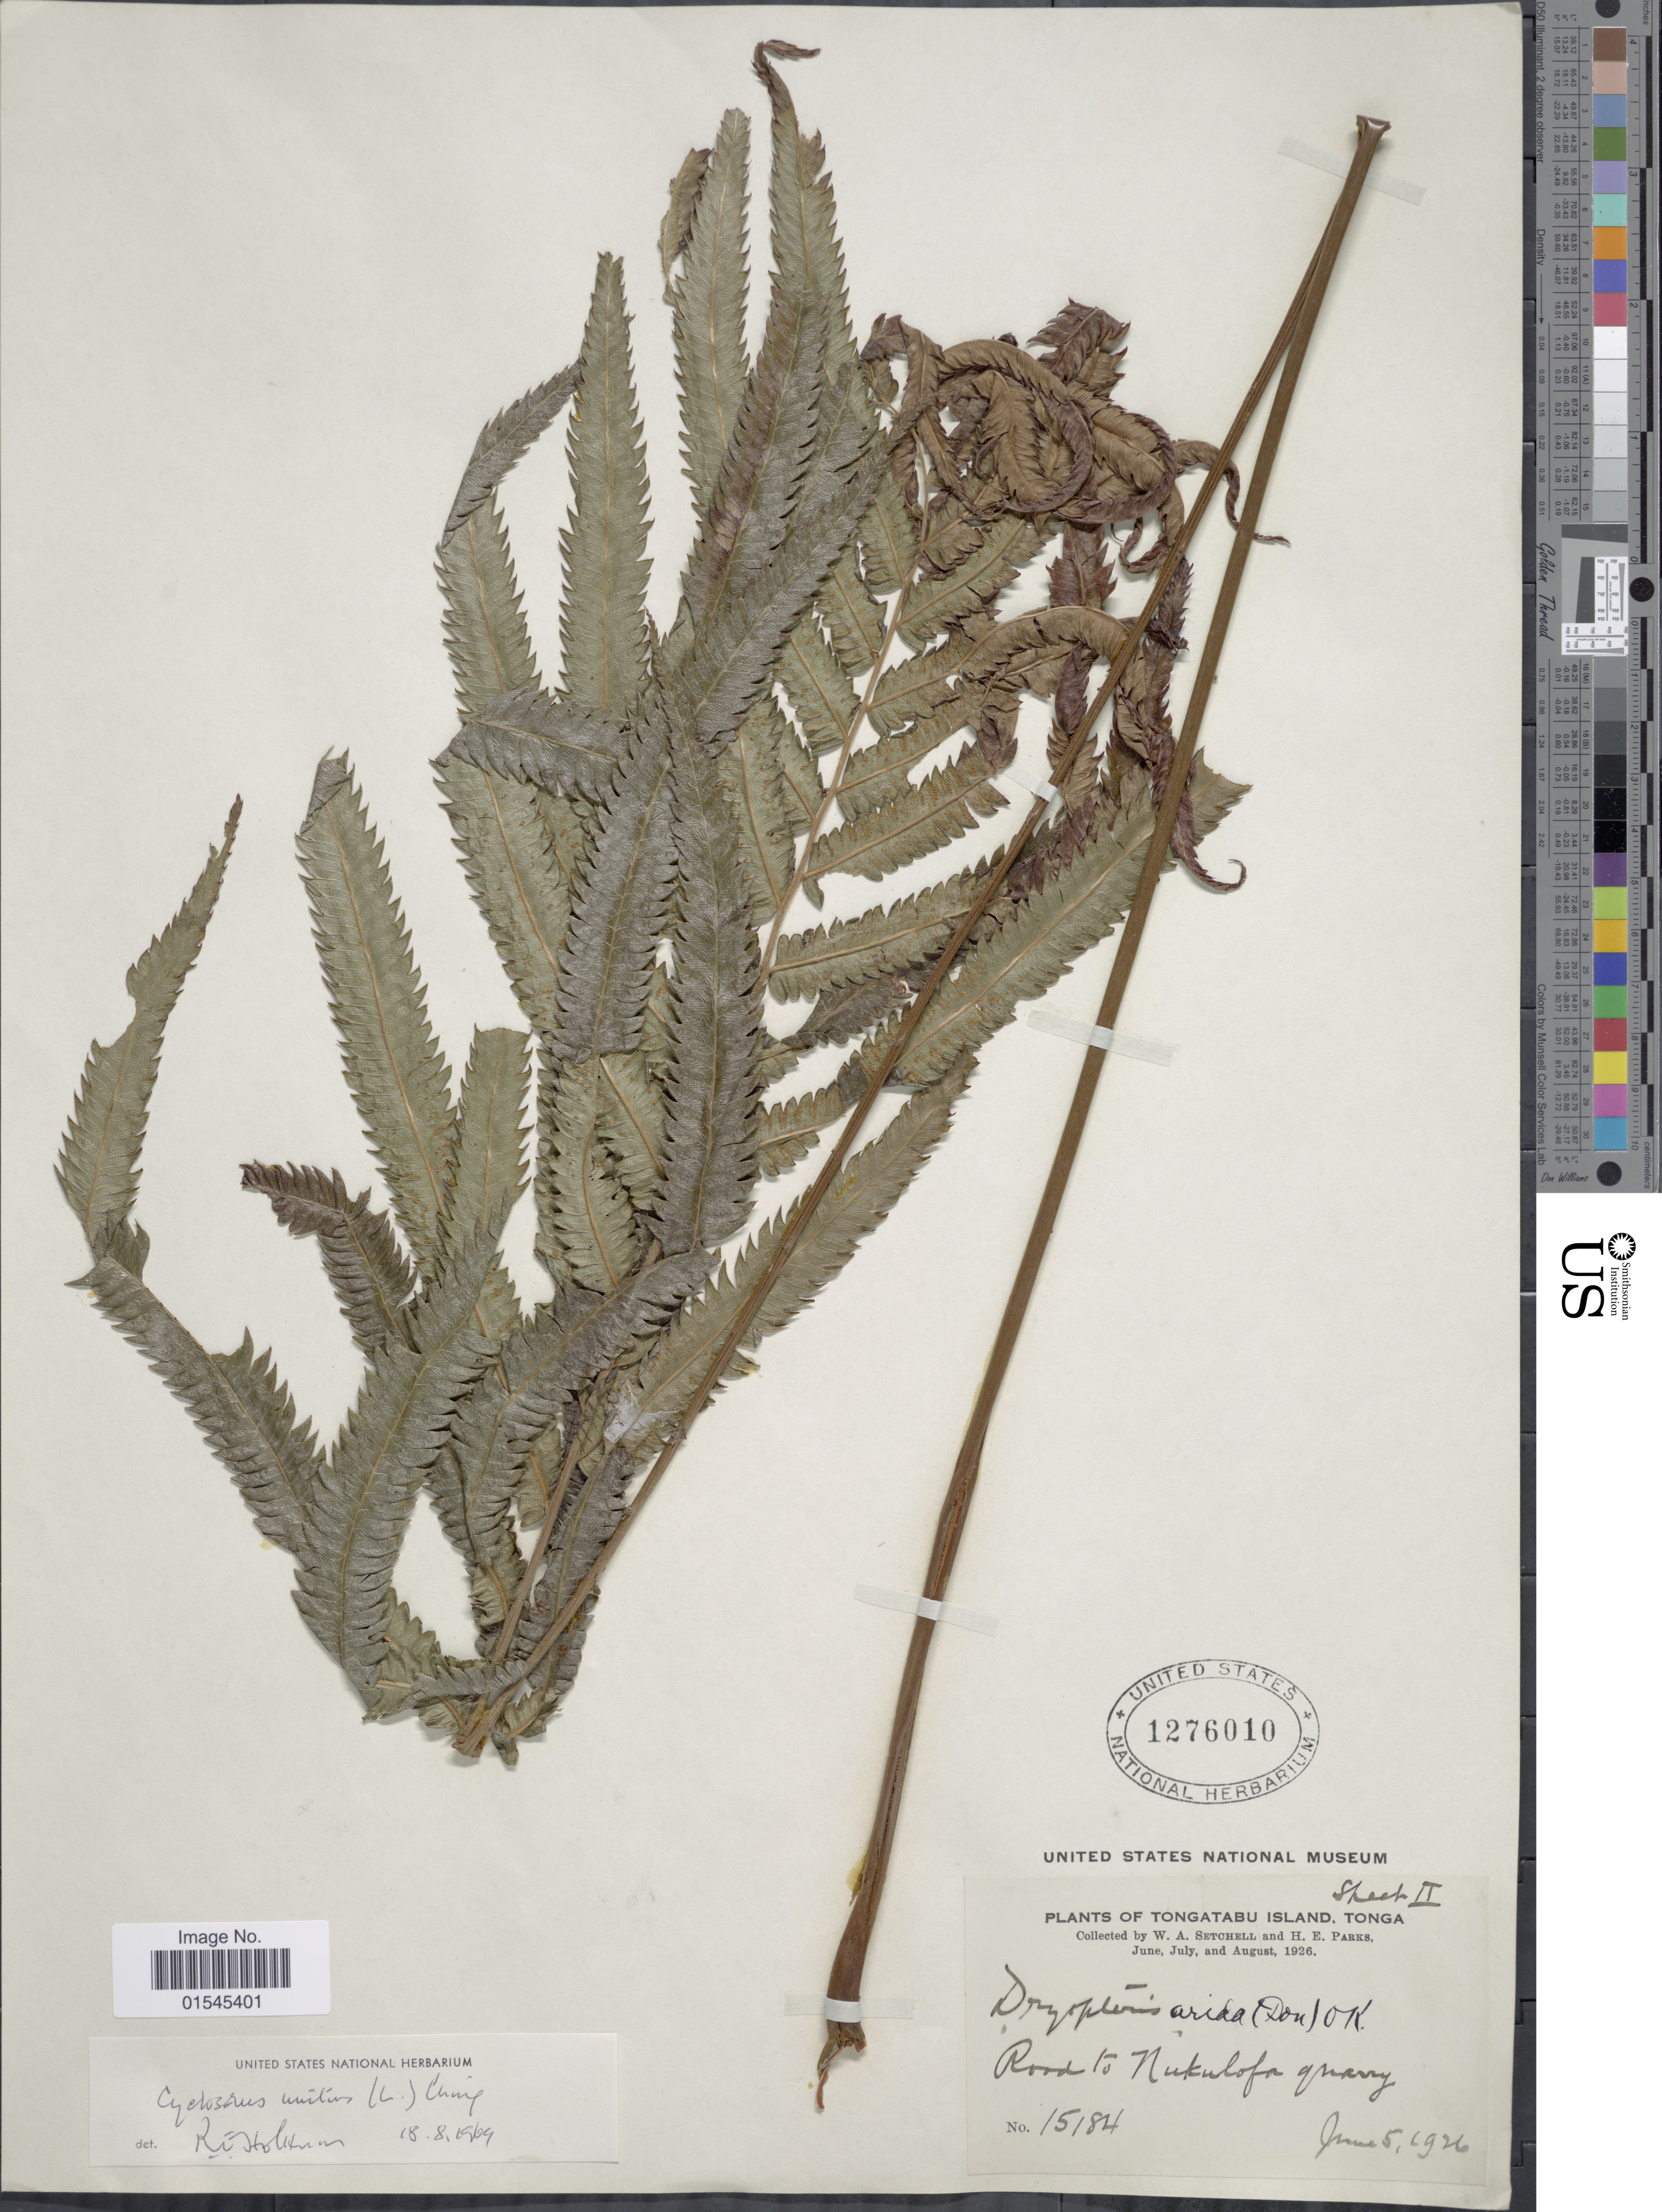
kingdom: Plantae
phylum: Tracheophyta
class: Polypodiopsida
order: Polypodiales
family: Thelypteridaceae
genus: Sphaerostephanos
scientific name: Sphaerostephanos unitus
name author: (L.) Holttum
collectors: W. Setchell & H. E. Parks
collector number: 15184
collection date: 1926-06-05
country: Tonga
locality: Tongatabu, road to Nukulofa gravy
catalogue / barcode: US 1276010